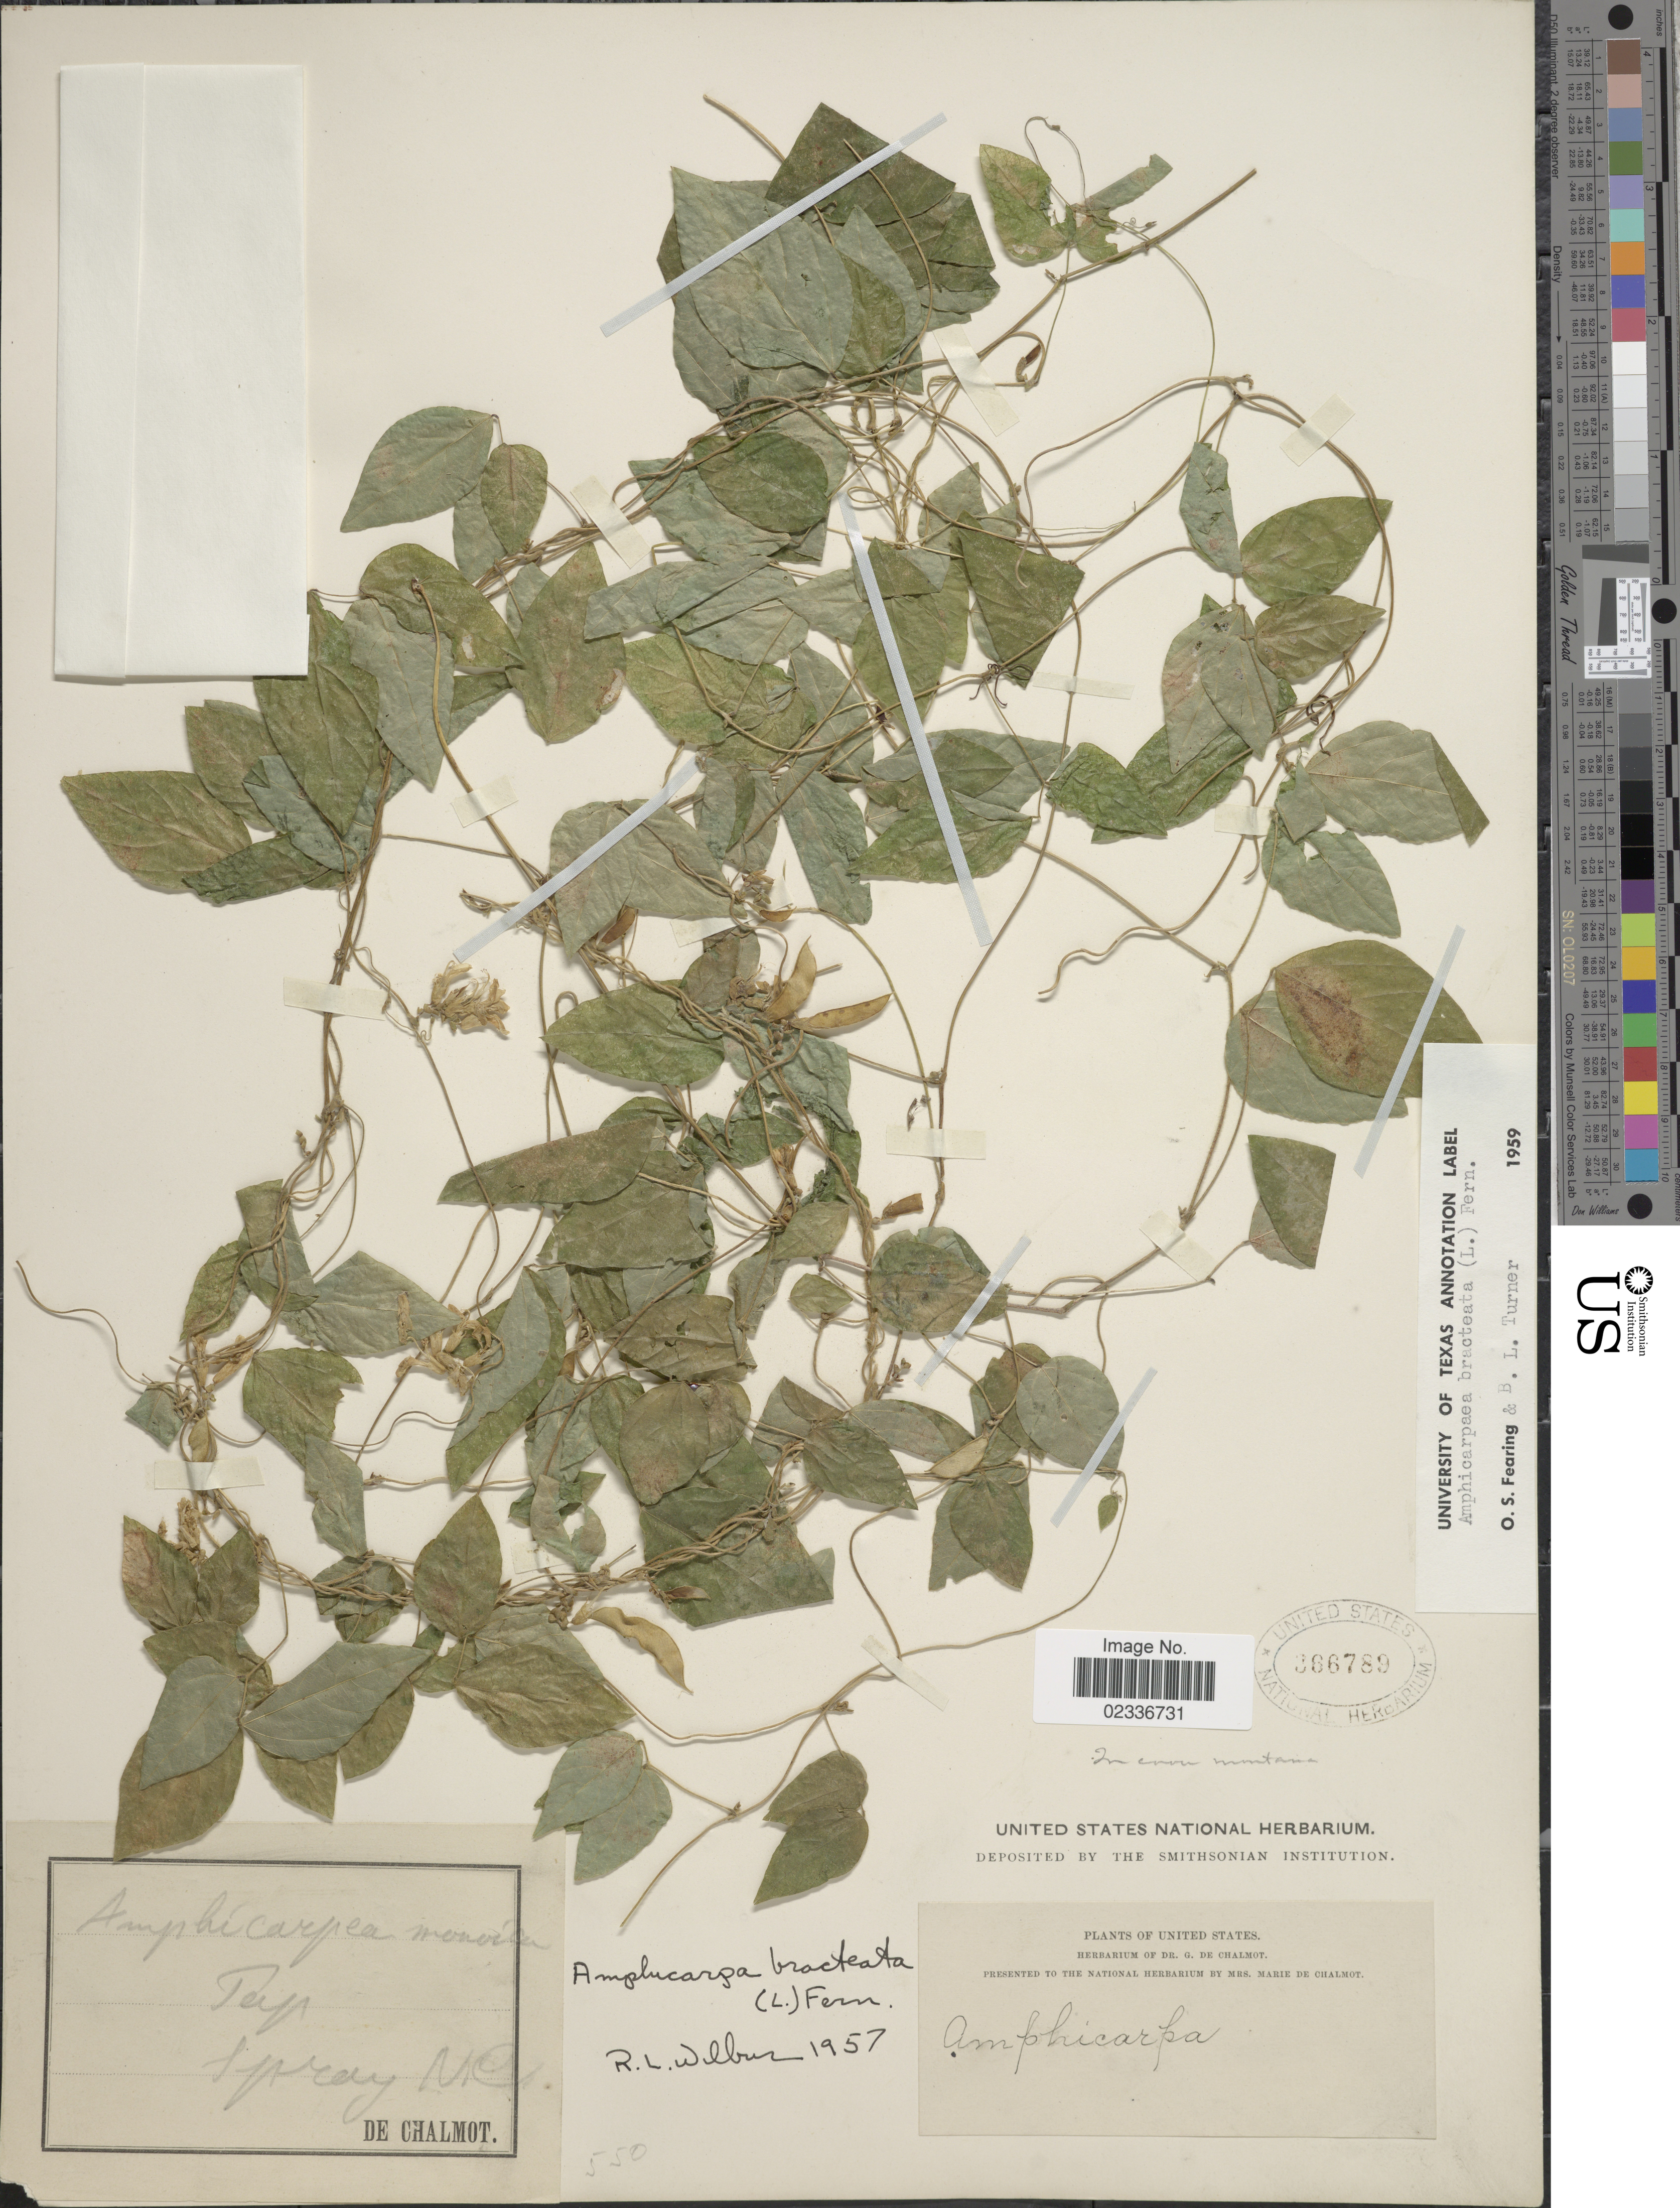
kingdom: Plantae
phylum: Tracheophyta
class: Magnoliopsida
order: Fabales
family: Fabaceae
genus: Amphicarpaea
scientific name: Amphicarpaea bracteata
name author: (L.) Fernald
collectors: G. de Chalmot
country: United States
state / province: North Carolina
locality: Spray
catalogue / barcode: US 366789